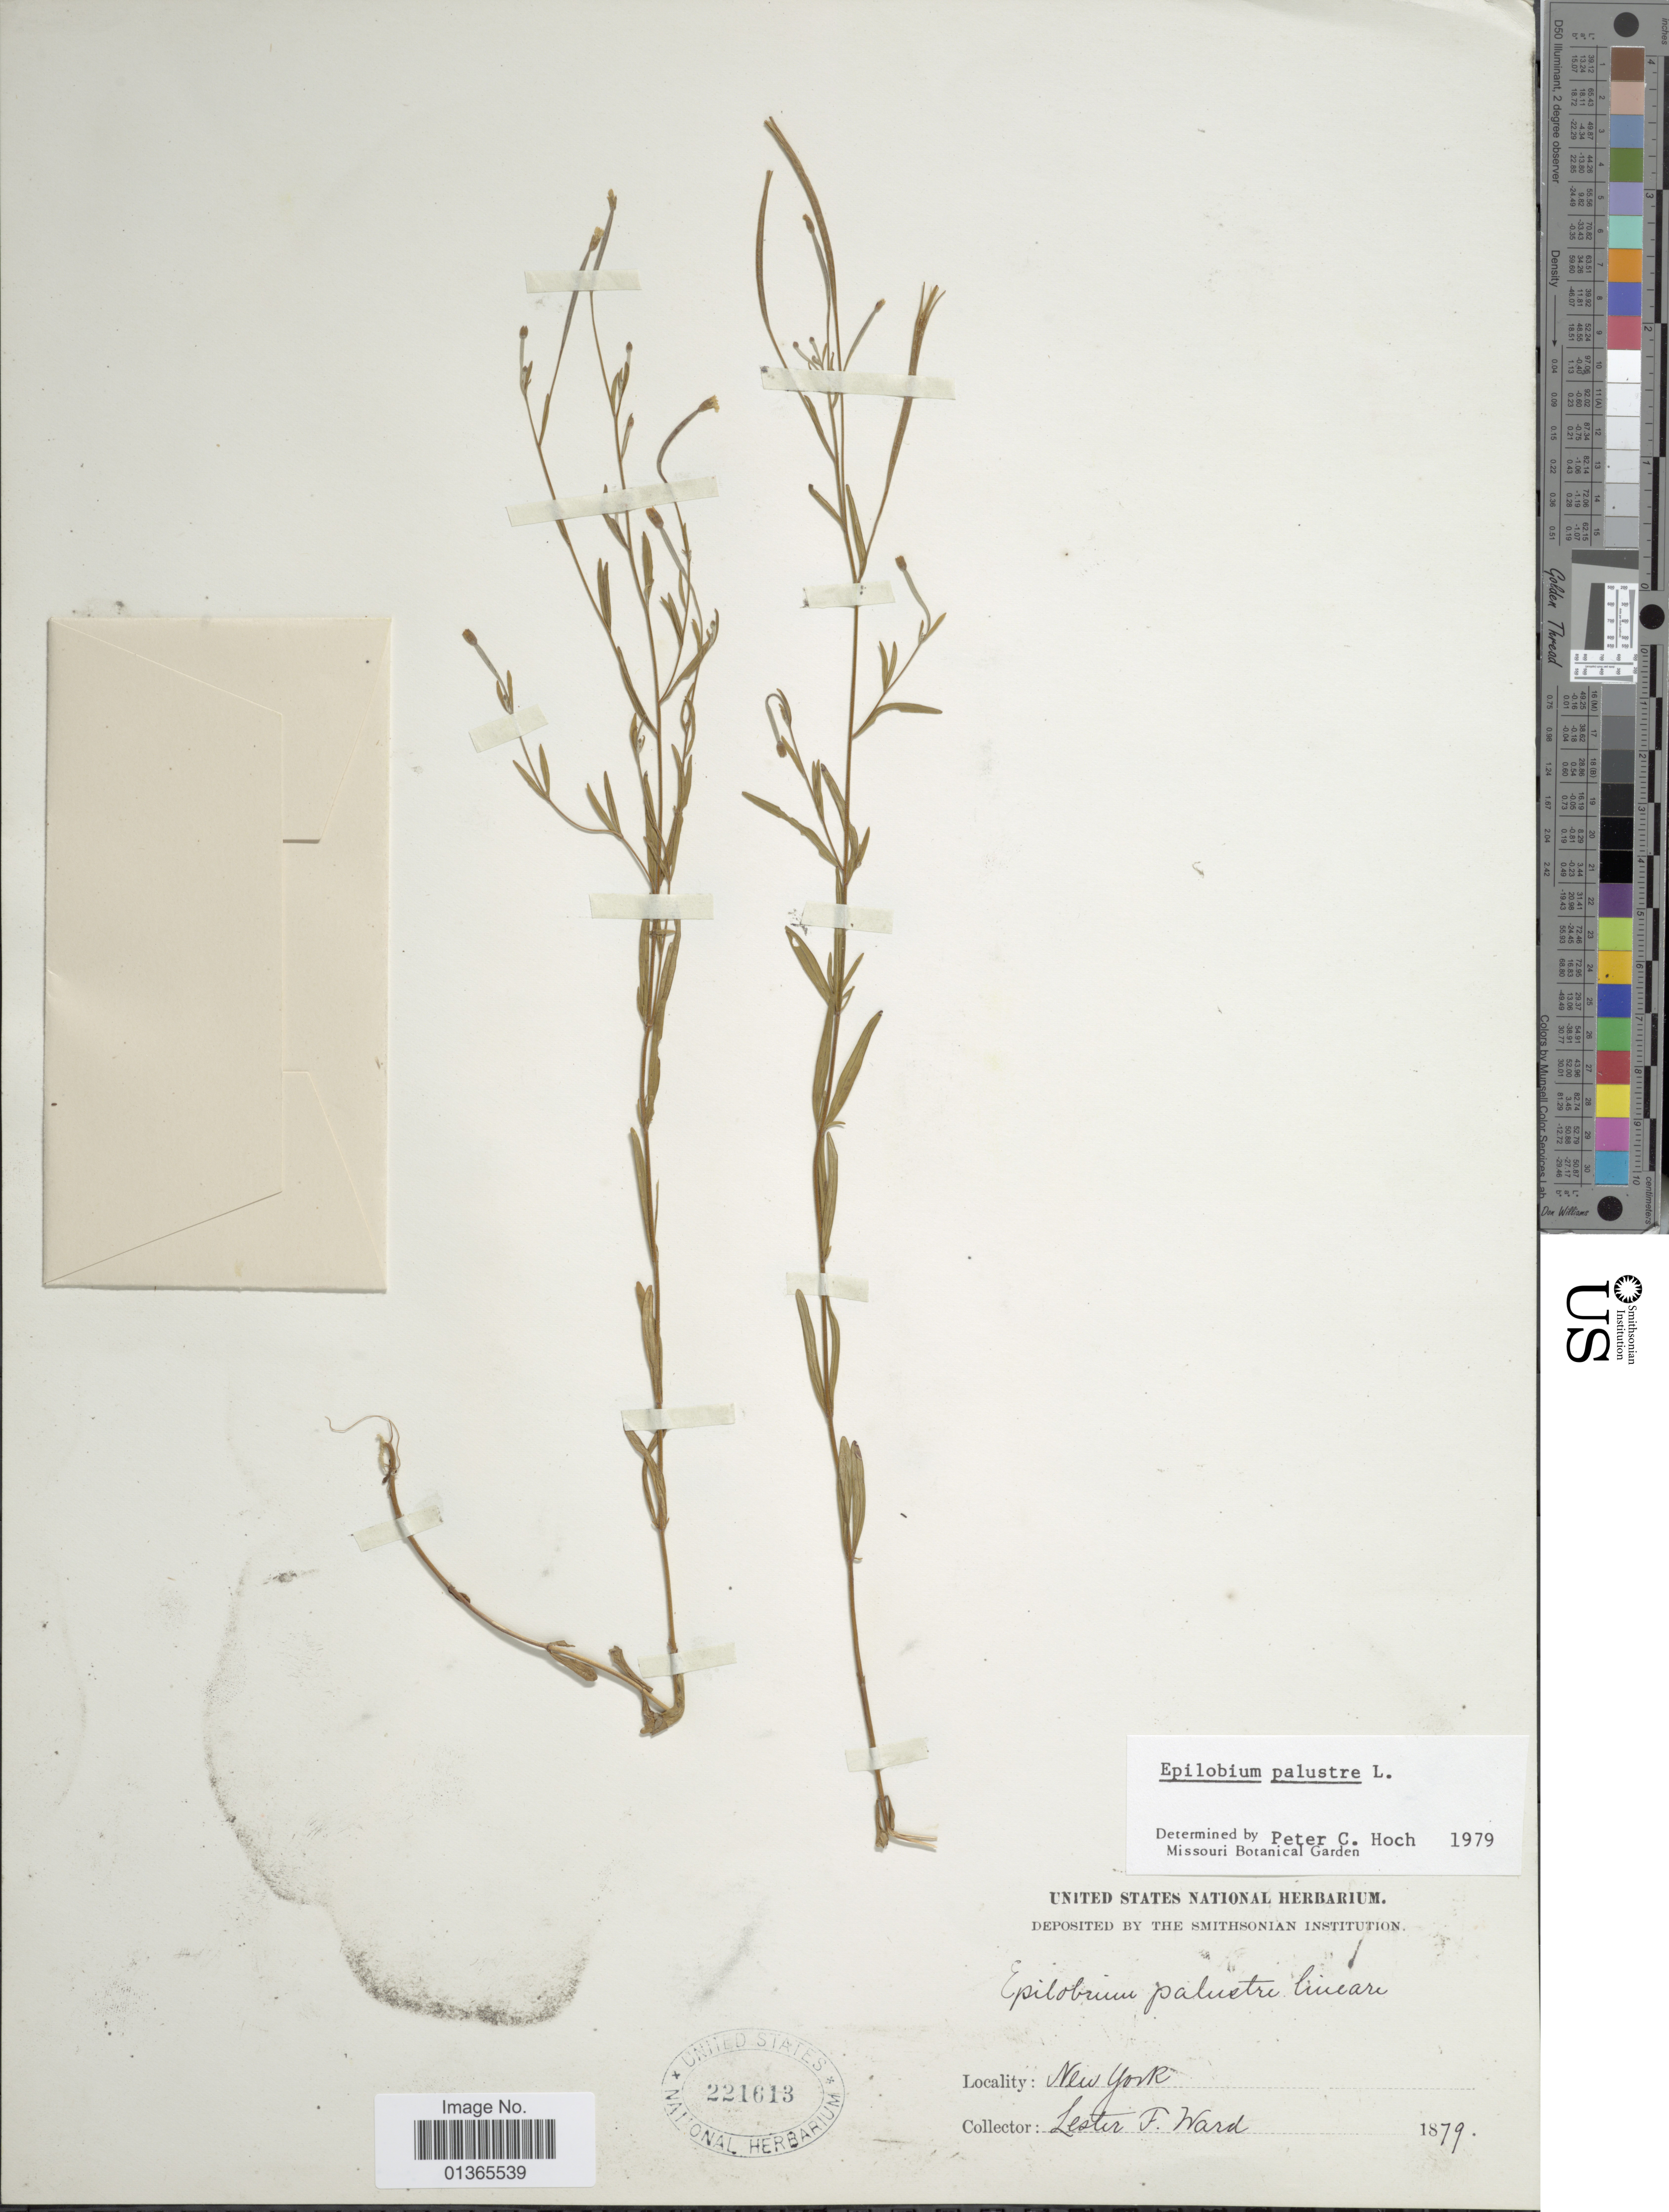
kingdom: Plantae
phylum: Tracheophyta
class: Magnoliopsida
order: Myrtales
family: Onagraceae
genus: Epilobium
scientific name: Epilobium palustre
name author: L.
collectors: L. F. Ward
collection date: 1879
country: United States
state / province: New York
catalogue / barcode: US 221613